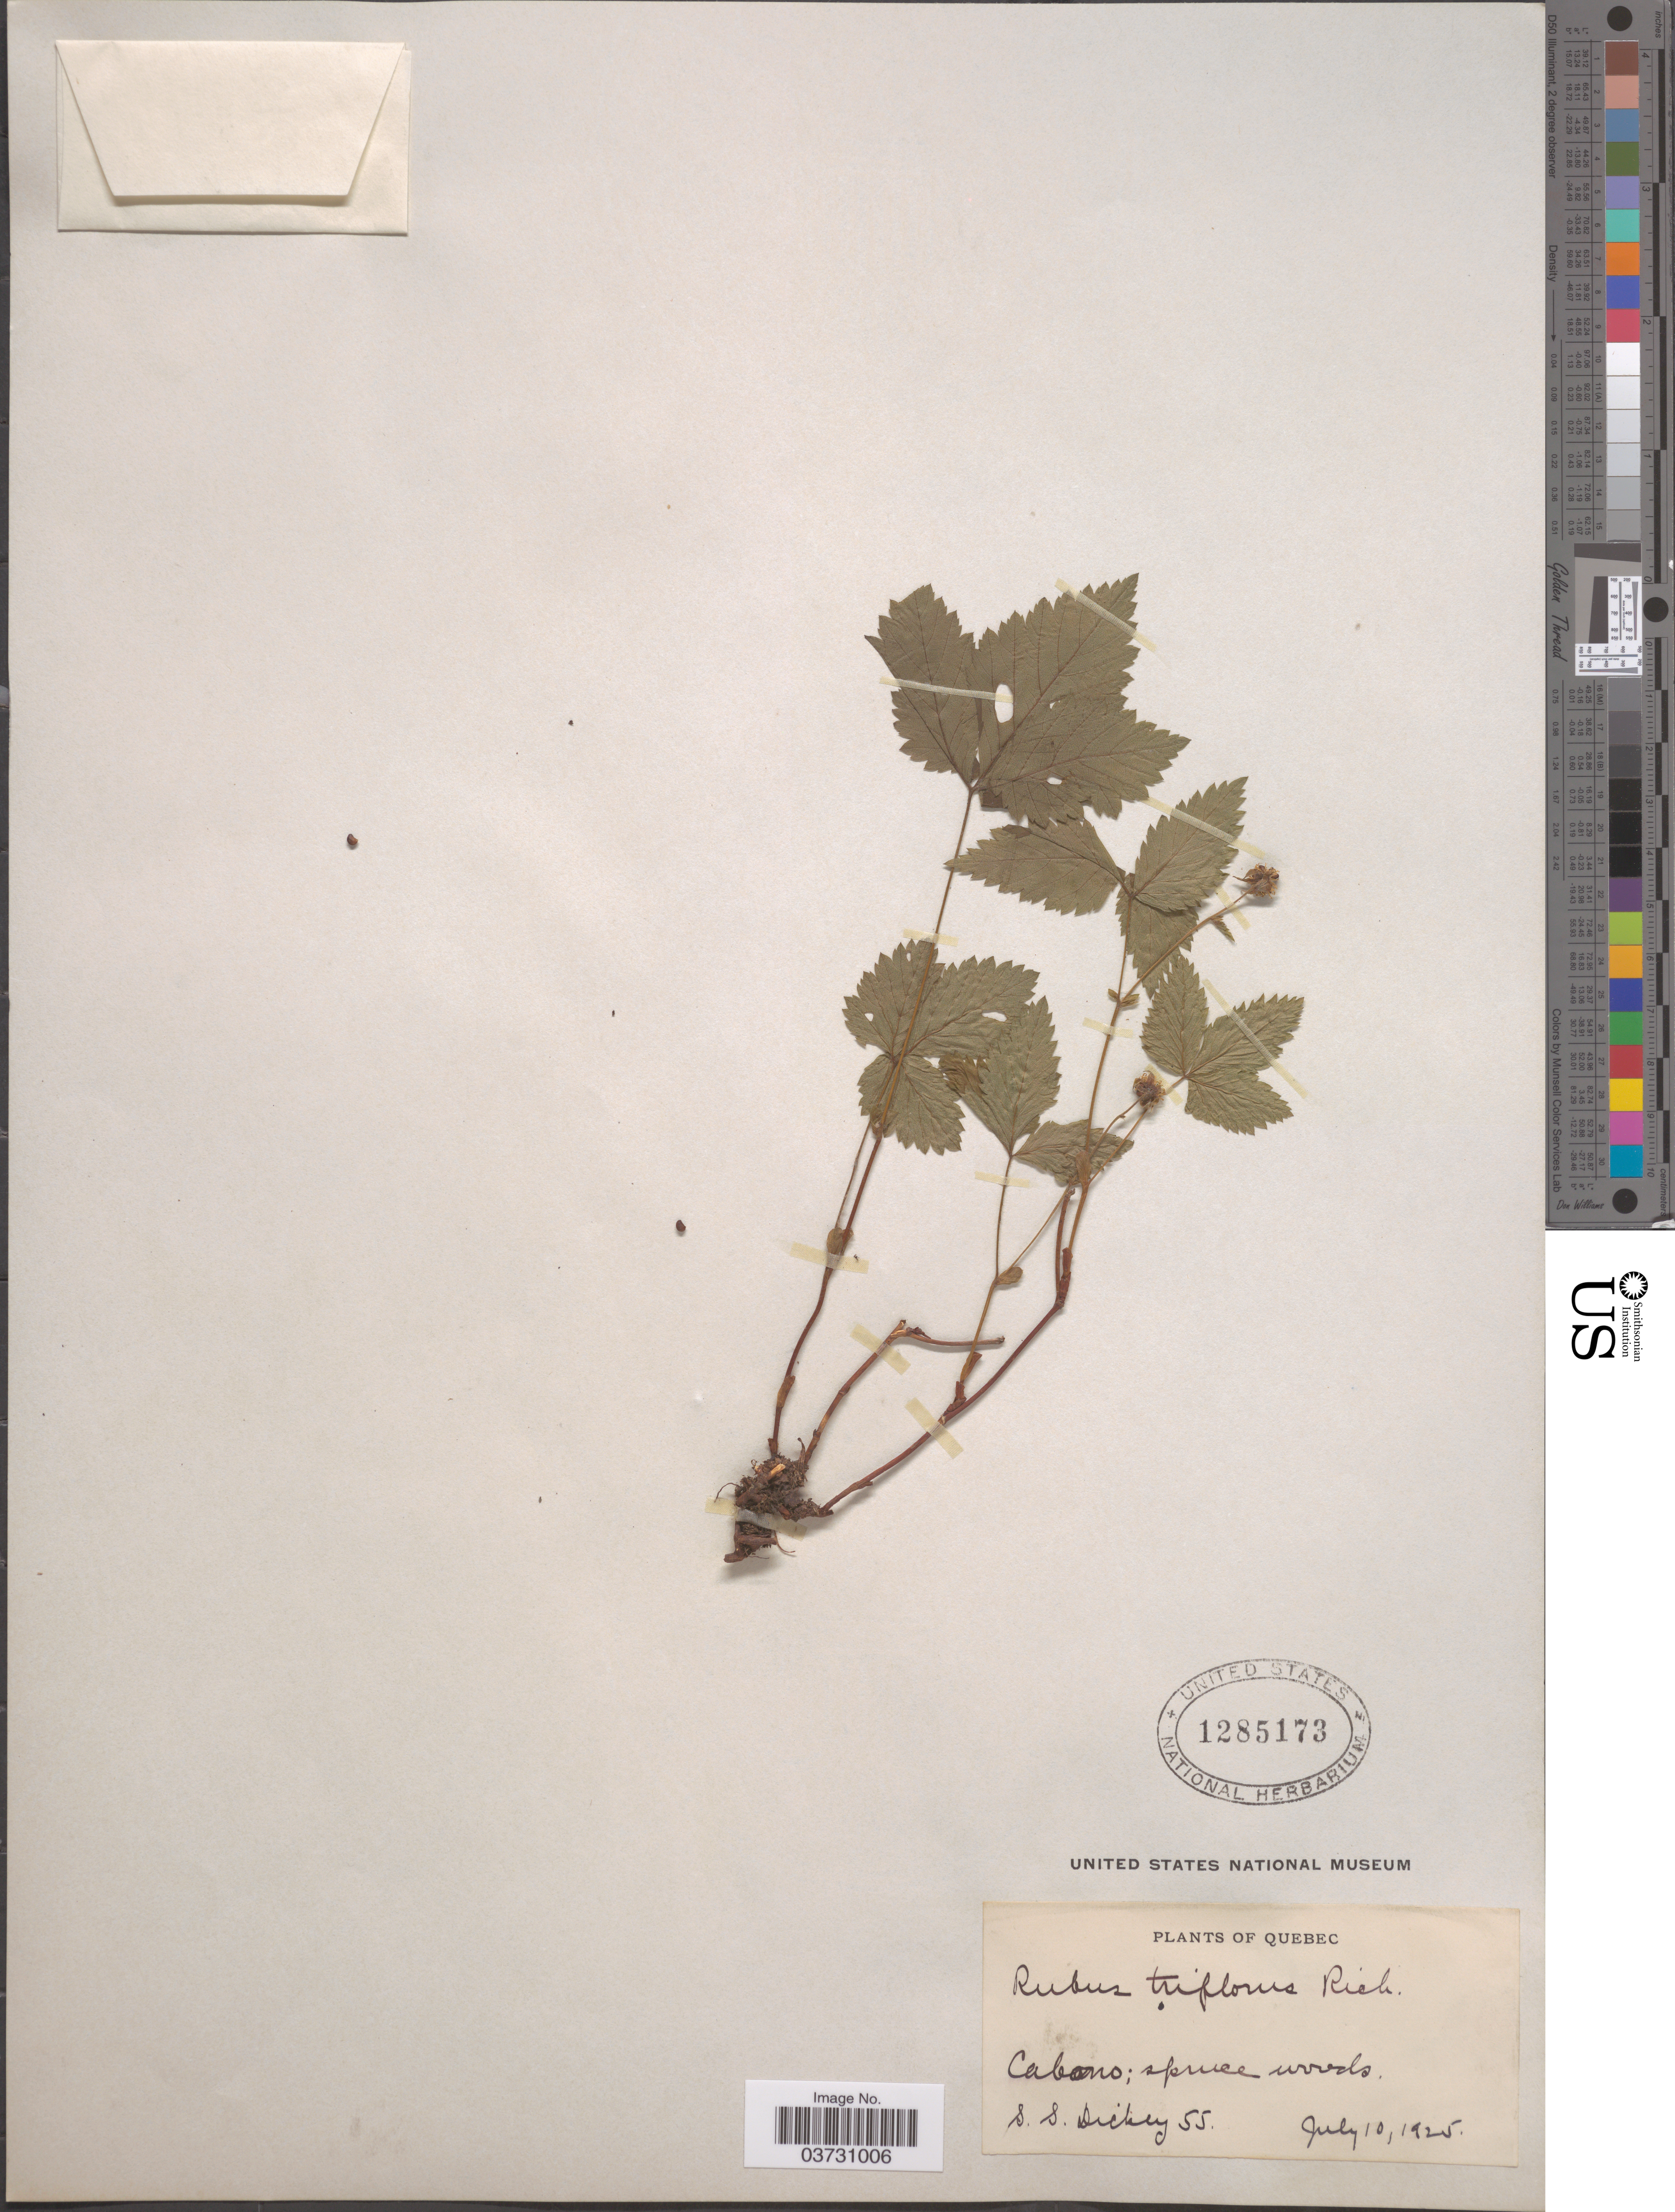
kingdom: Plantae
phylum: Tracheophyta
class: Magnoliopsida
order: Rosales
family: Rosaceae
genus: Rubus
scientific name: Rubus pubescens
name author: Raf.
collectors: S. Dickey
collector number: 55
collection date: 1925-07-10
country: Canada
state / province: Quebec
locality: Cabano.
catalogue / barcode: US 1285173